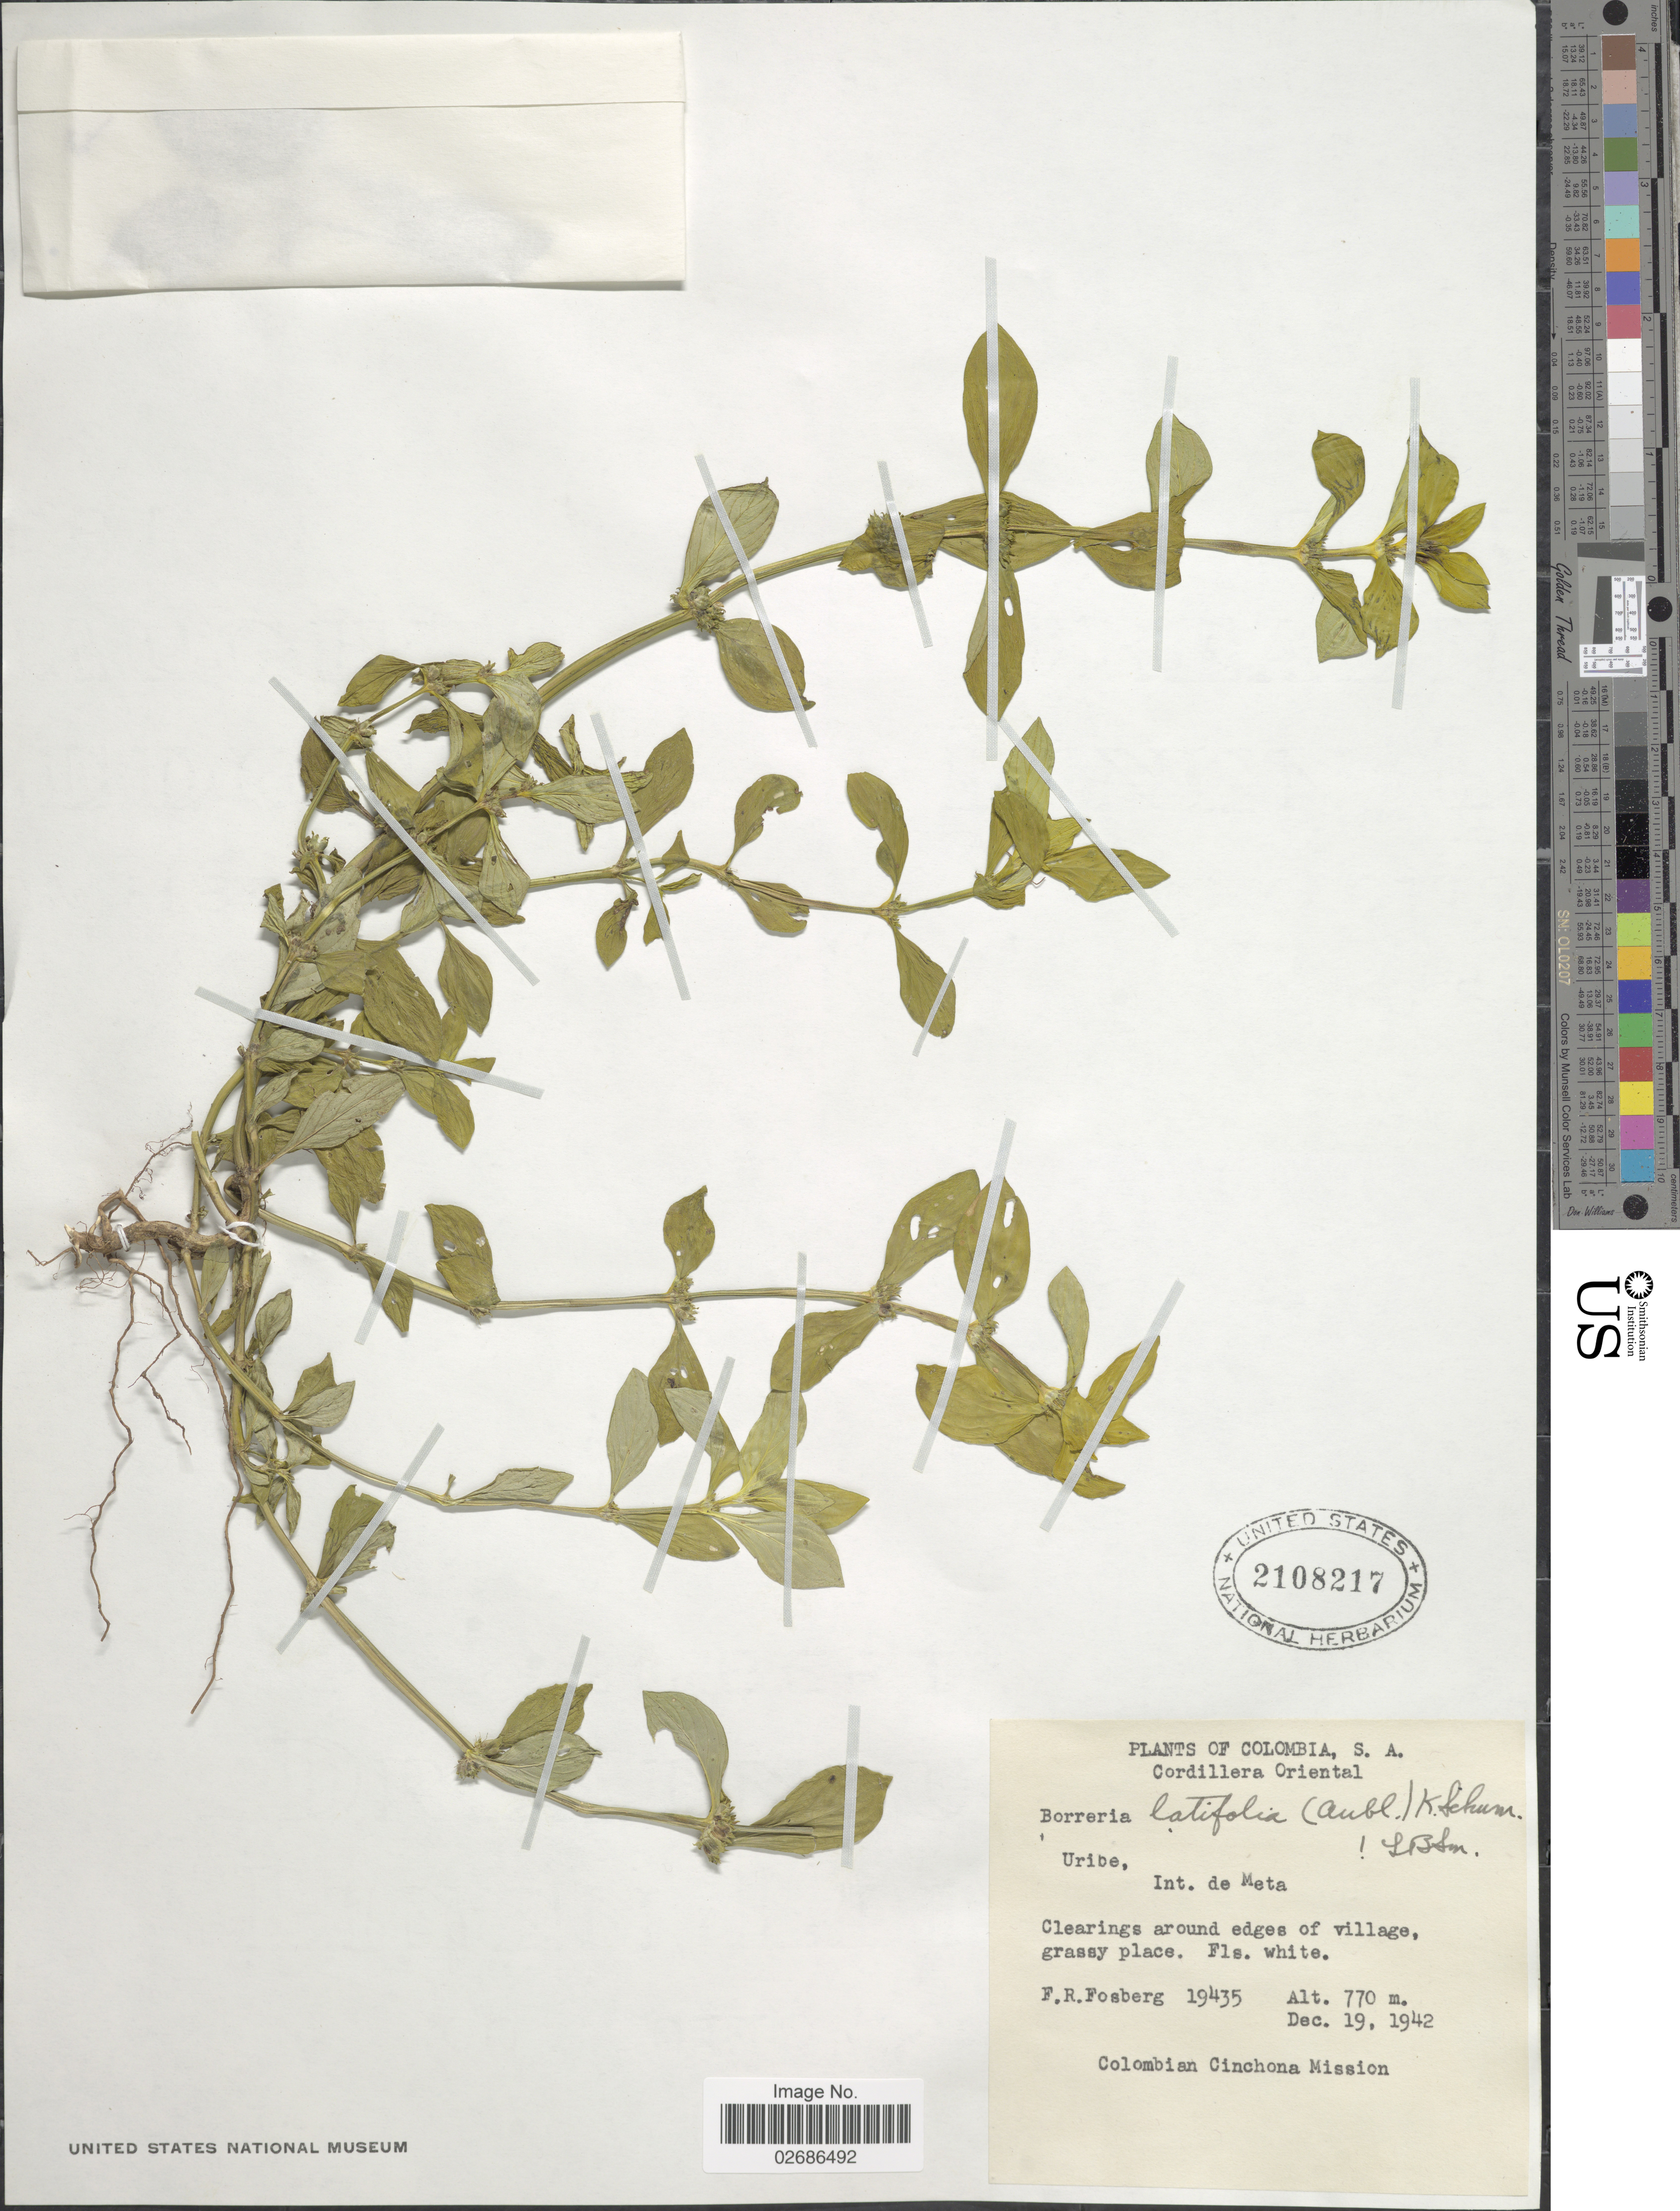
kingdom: Plantae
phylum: Tracheophyta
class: Magnoliopsida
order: Gentianales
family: Rubiaceae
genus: Borreria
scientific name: Borreria latifolia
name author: (Aubl.) K. Schum.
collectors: F. R. Fosberg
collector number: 19435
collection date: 1942-12-19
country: Colombia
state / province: Meta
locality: Cordillera Oriental, Int. de Meta, Clearings around edges of village, Uribe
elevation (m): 770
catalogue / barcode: US 2108217